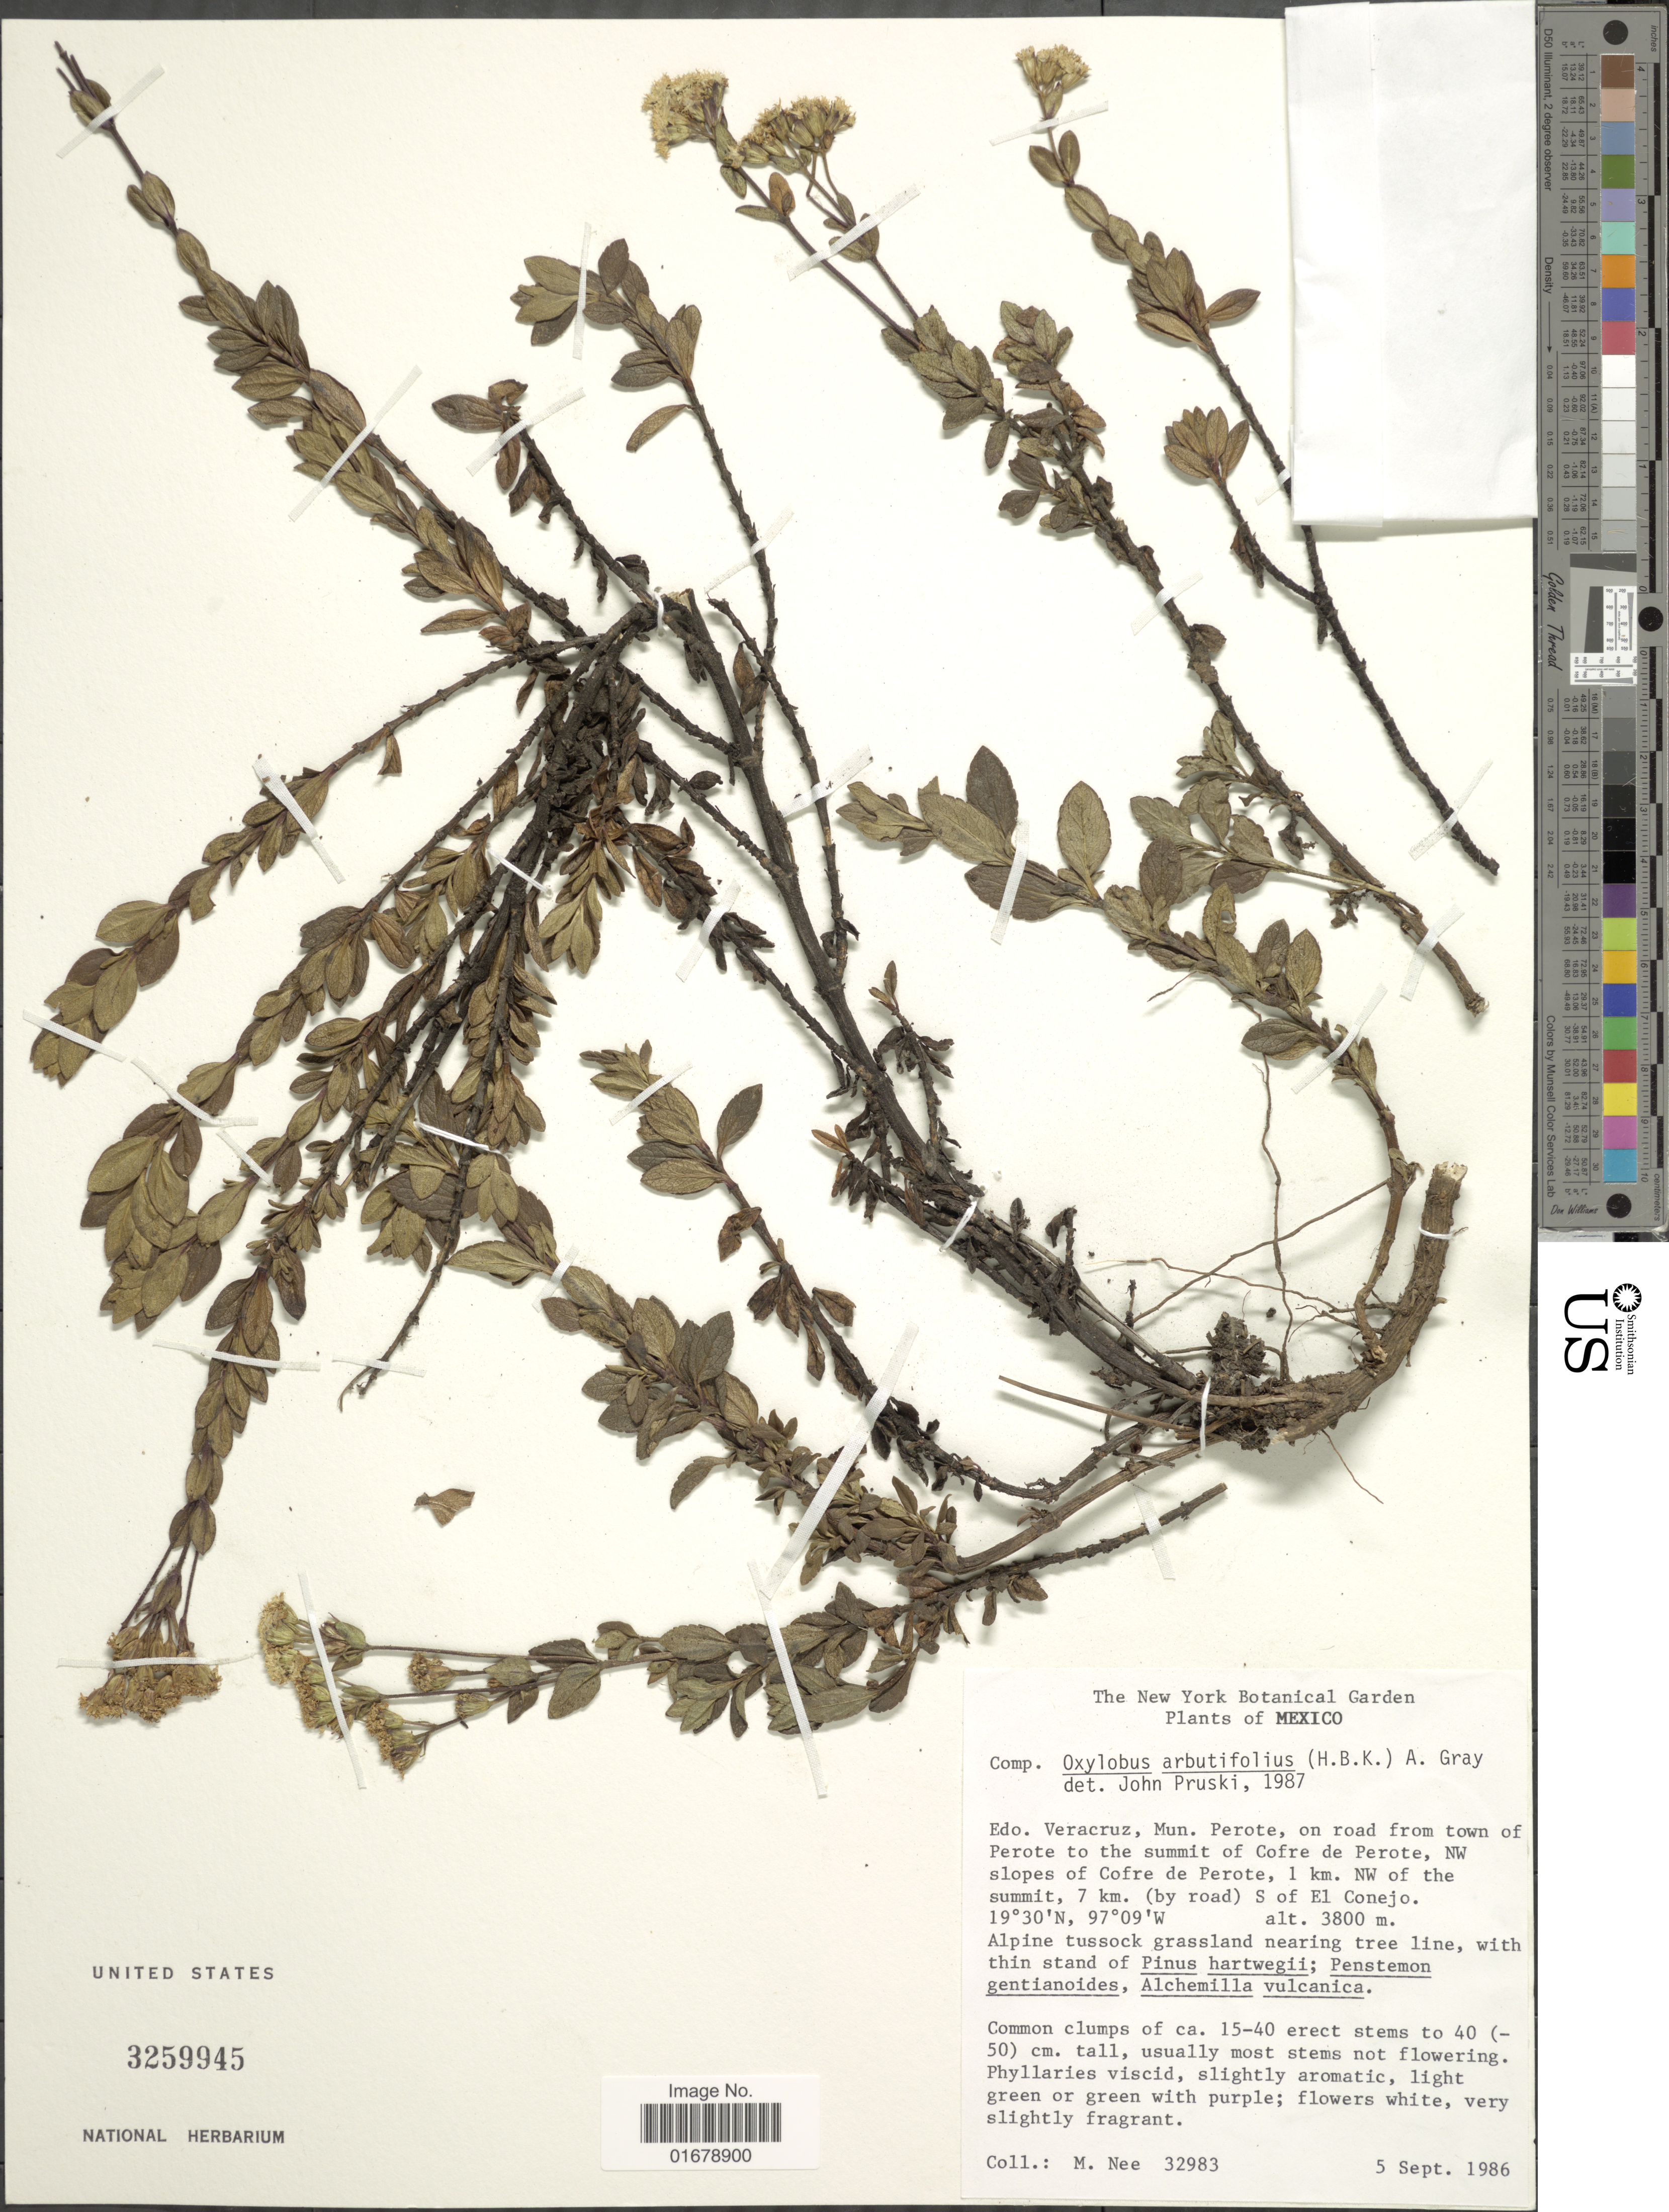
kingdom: Plantae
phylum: Tracheophyta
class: Magnoliopsida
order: Asterales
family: Asteraceae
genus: Oxylobus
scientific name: Oxylobus arbutifolius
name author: (Kunth) A. Gray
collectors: M. Nee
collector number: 32983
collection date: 1986-09-05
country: Mexico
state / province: Veracruz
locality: Mexico. Edo. Veracruz Llave, Mun. Perote, on road from town of Perote to the summit of Cofre de Perote, NW slopes of Cofre de perote, 1 km. NW of the summit, 7 km. (by road) S of El Conejo.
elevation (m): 3800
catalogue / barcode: US 3259945